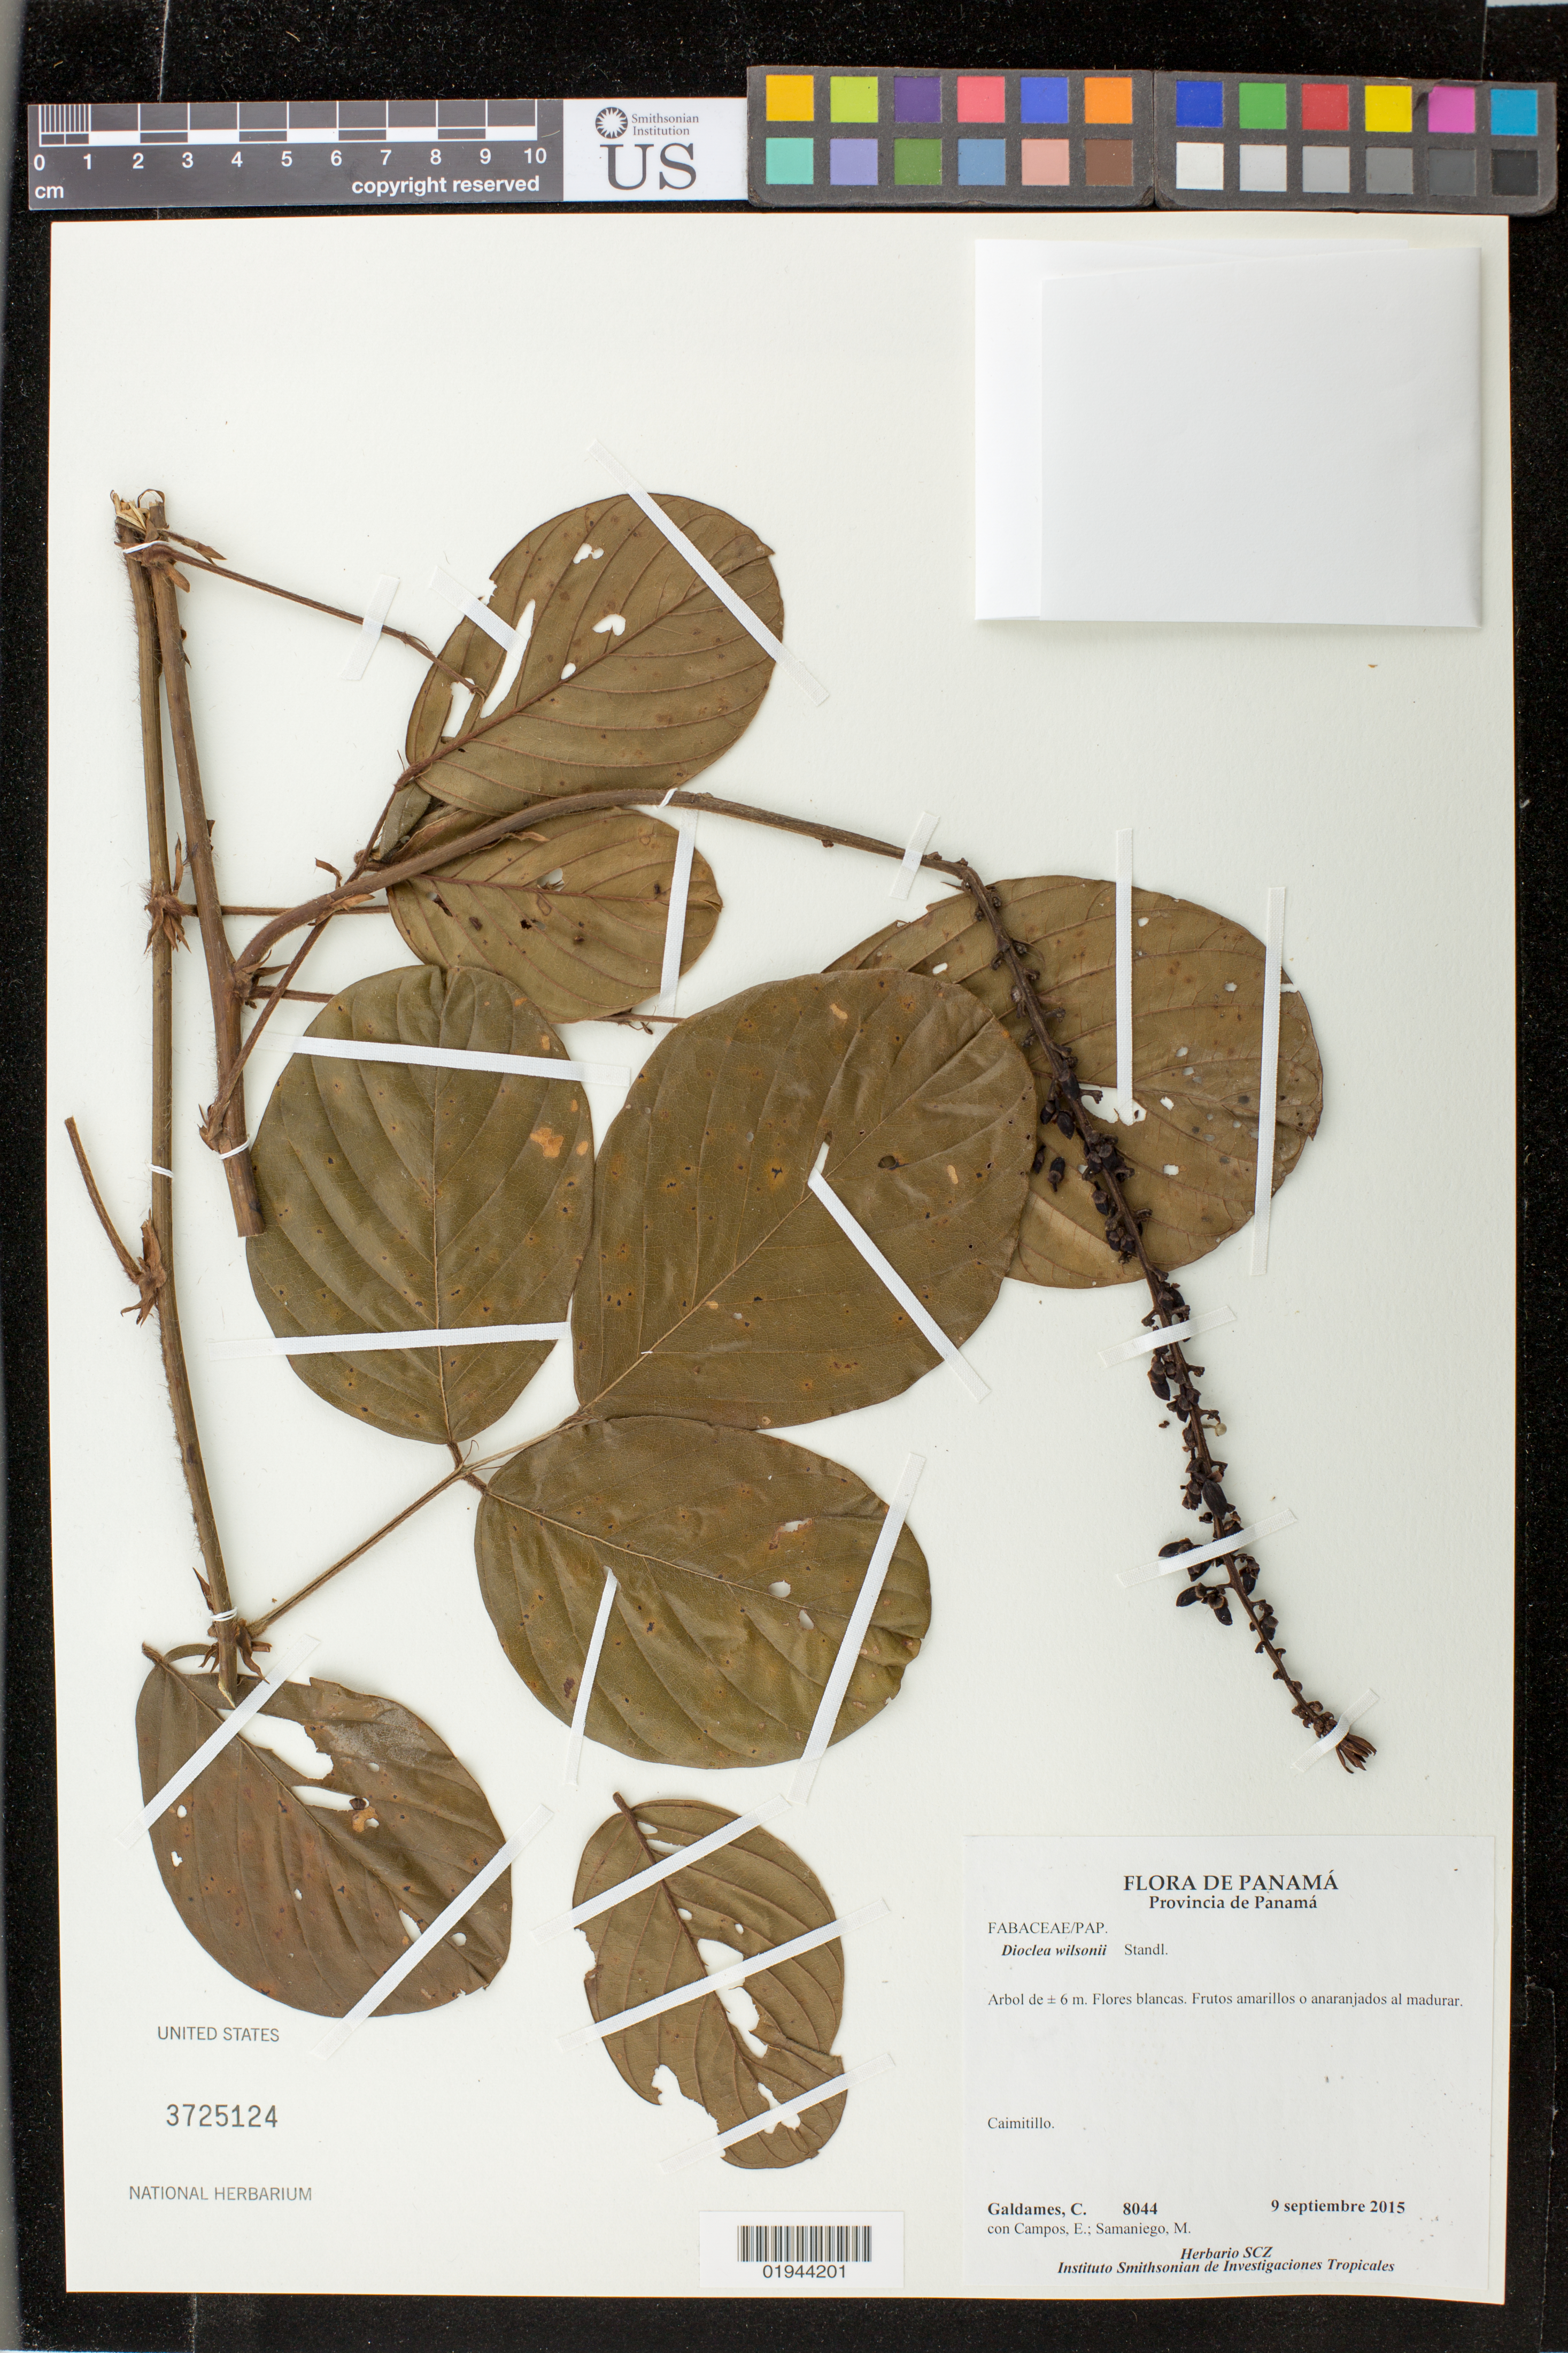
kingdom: Plantae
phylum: Tracheophyta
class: Magnoliopsida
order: Fabales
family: Fabaceae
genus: Macropsychanthus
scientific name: Macropsychanthus wilsonii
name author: (Standl.) L.P. Queiroz & Snak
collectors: C. Galdames, E. Campos & M. Samaniego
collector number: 8044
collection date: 2015-09-09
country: Panama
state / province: Panamá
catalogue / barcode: US 3725124